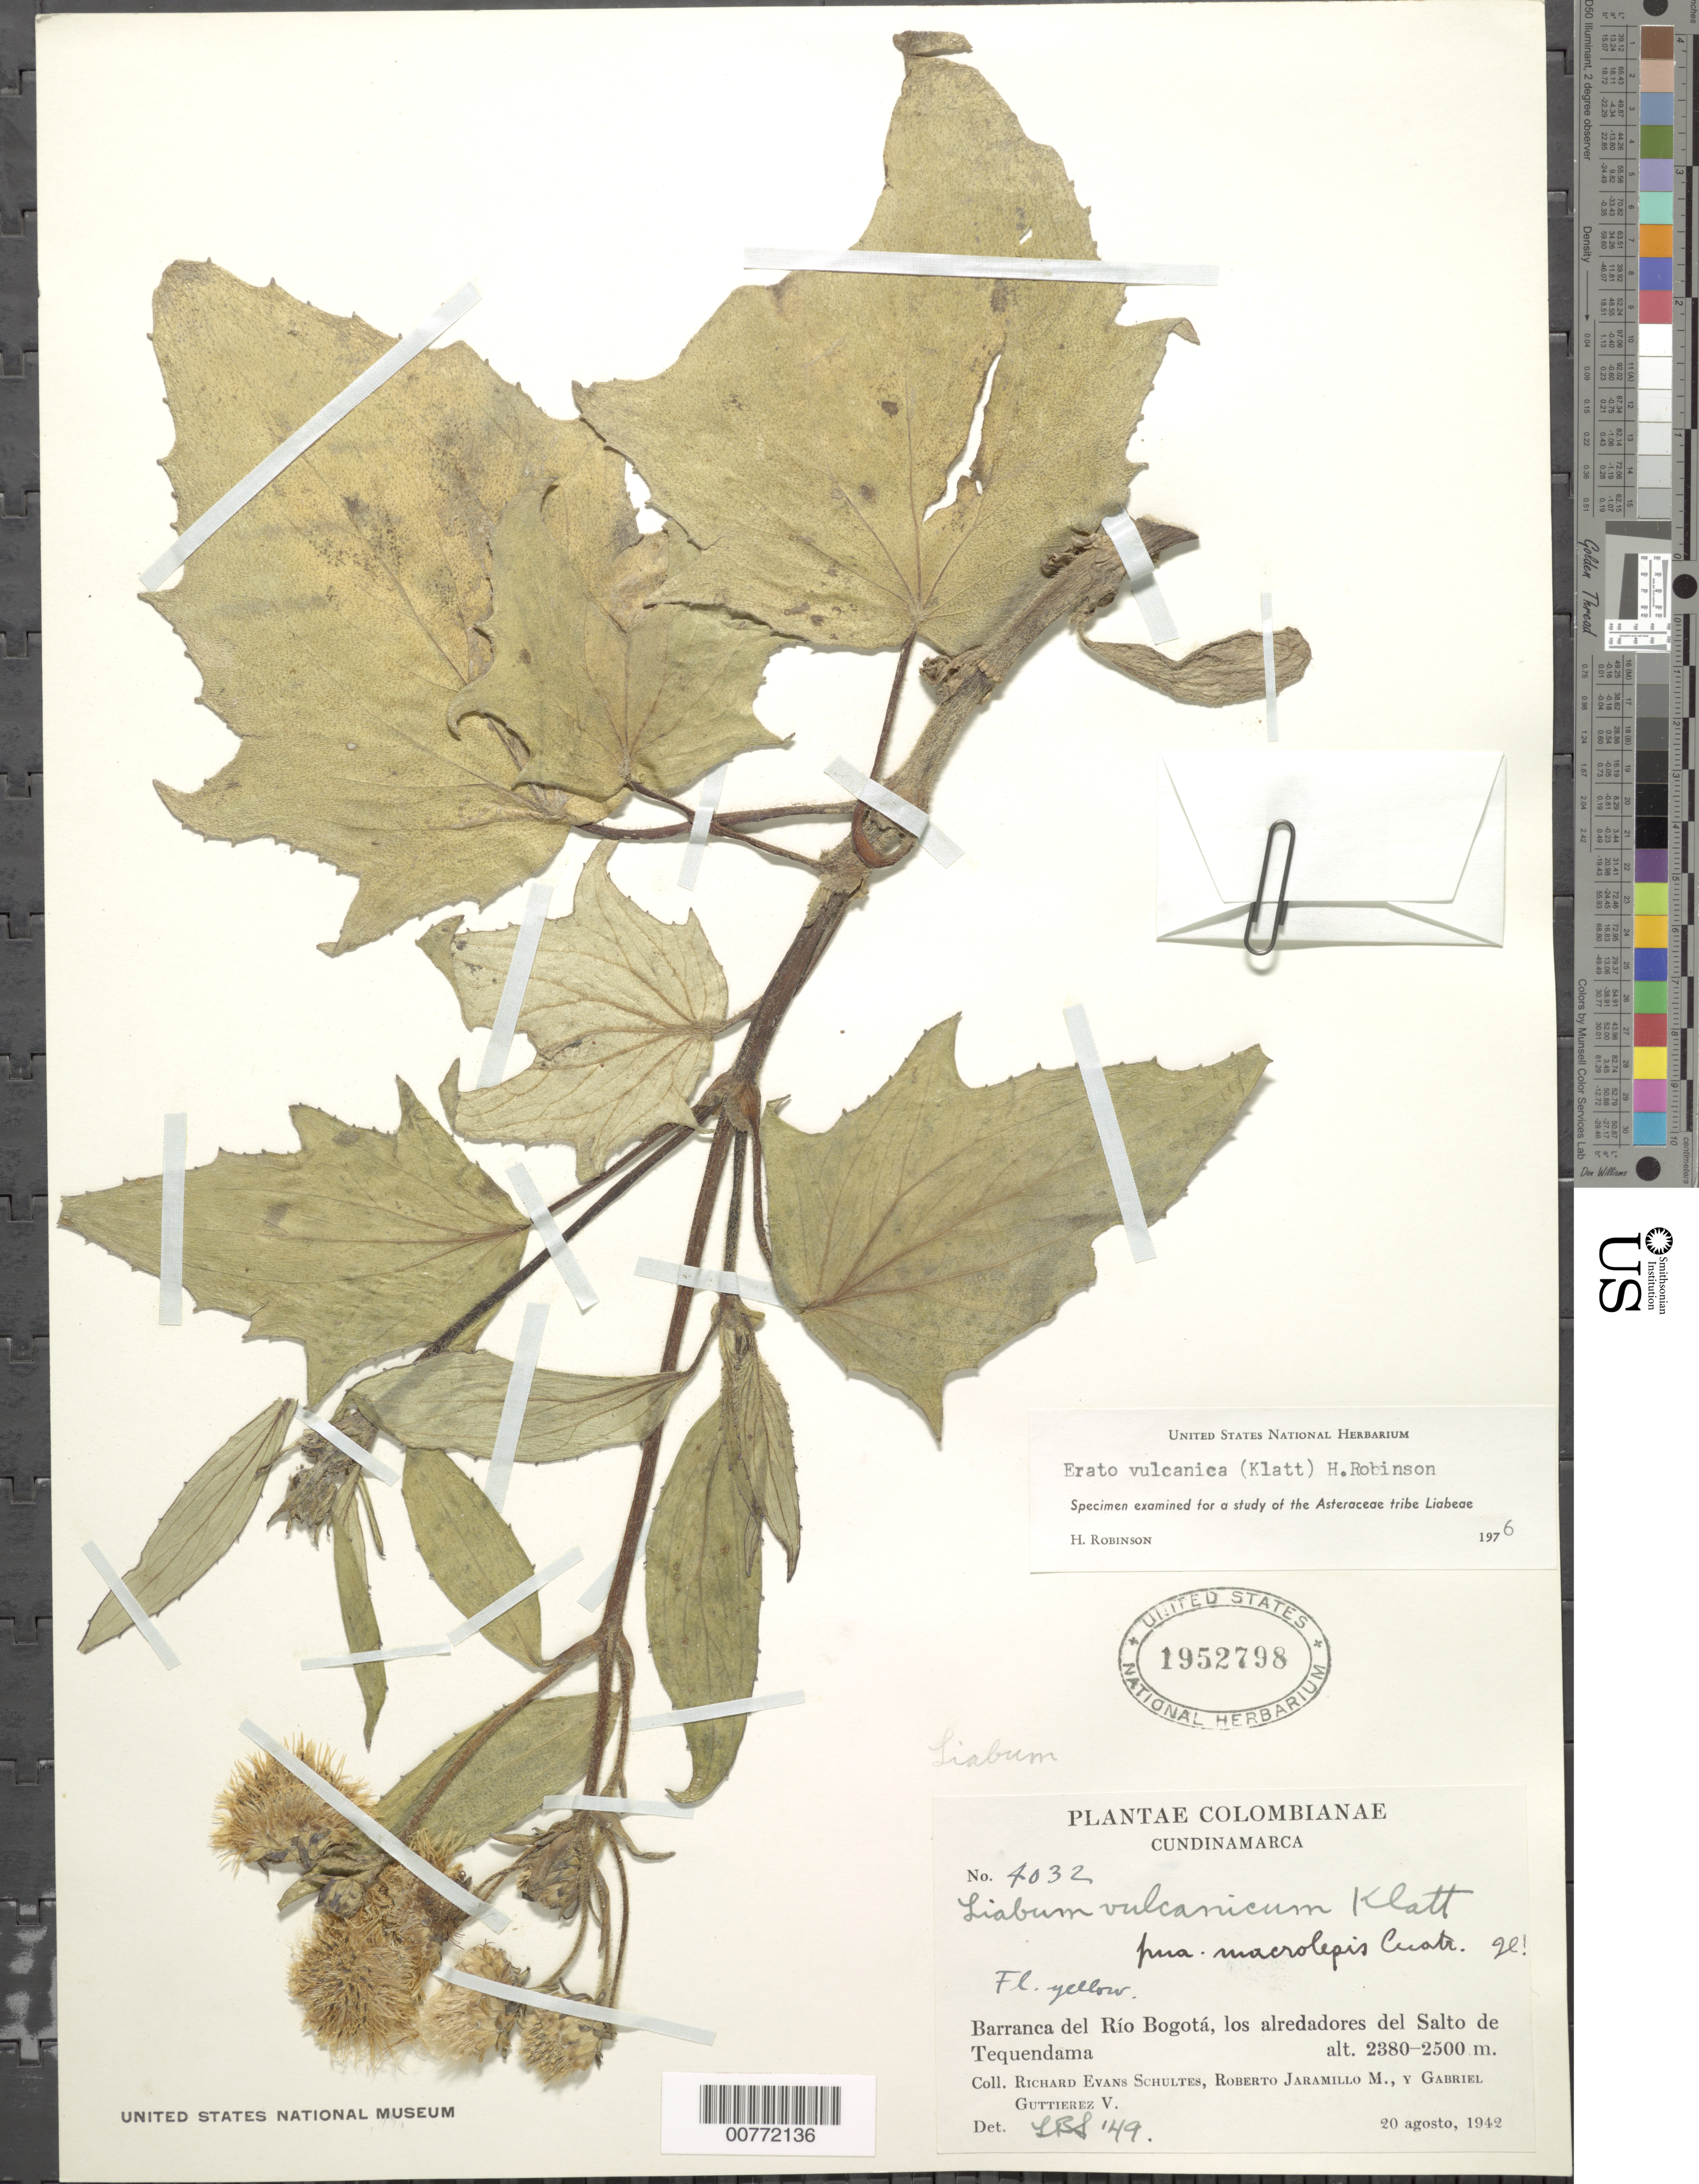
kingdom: Plantae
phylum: Tracheophyta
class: Magnoliopsida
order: Asterales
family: Asteraceae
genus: Erato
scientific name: Erato vulcanica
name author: (Klatt) H. Rob.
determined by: Robinson, Harold E., (US)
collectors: R. E. Schultes, R. Jaramillo M. & G. Guttierez V.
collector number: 4032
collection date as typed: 20-Aug-42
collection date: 1942-08-20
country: Colombia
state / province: Cundinamarca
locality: Barranca del Rio Bogota, los alredadores del Salto de Tequendama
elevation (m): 2380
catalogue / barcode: US 1952798